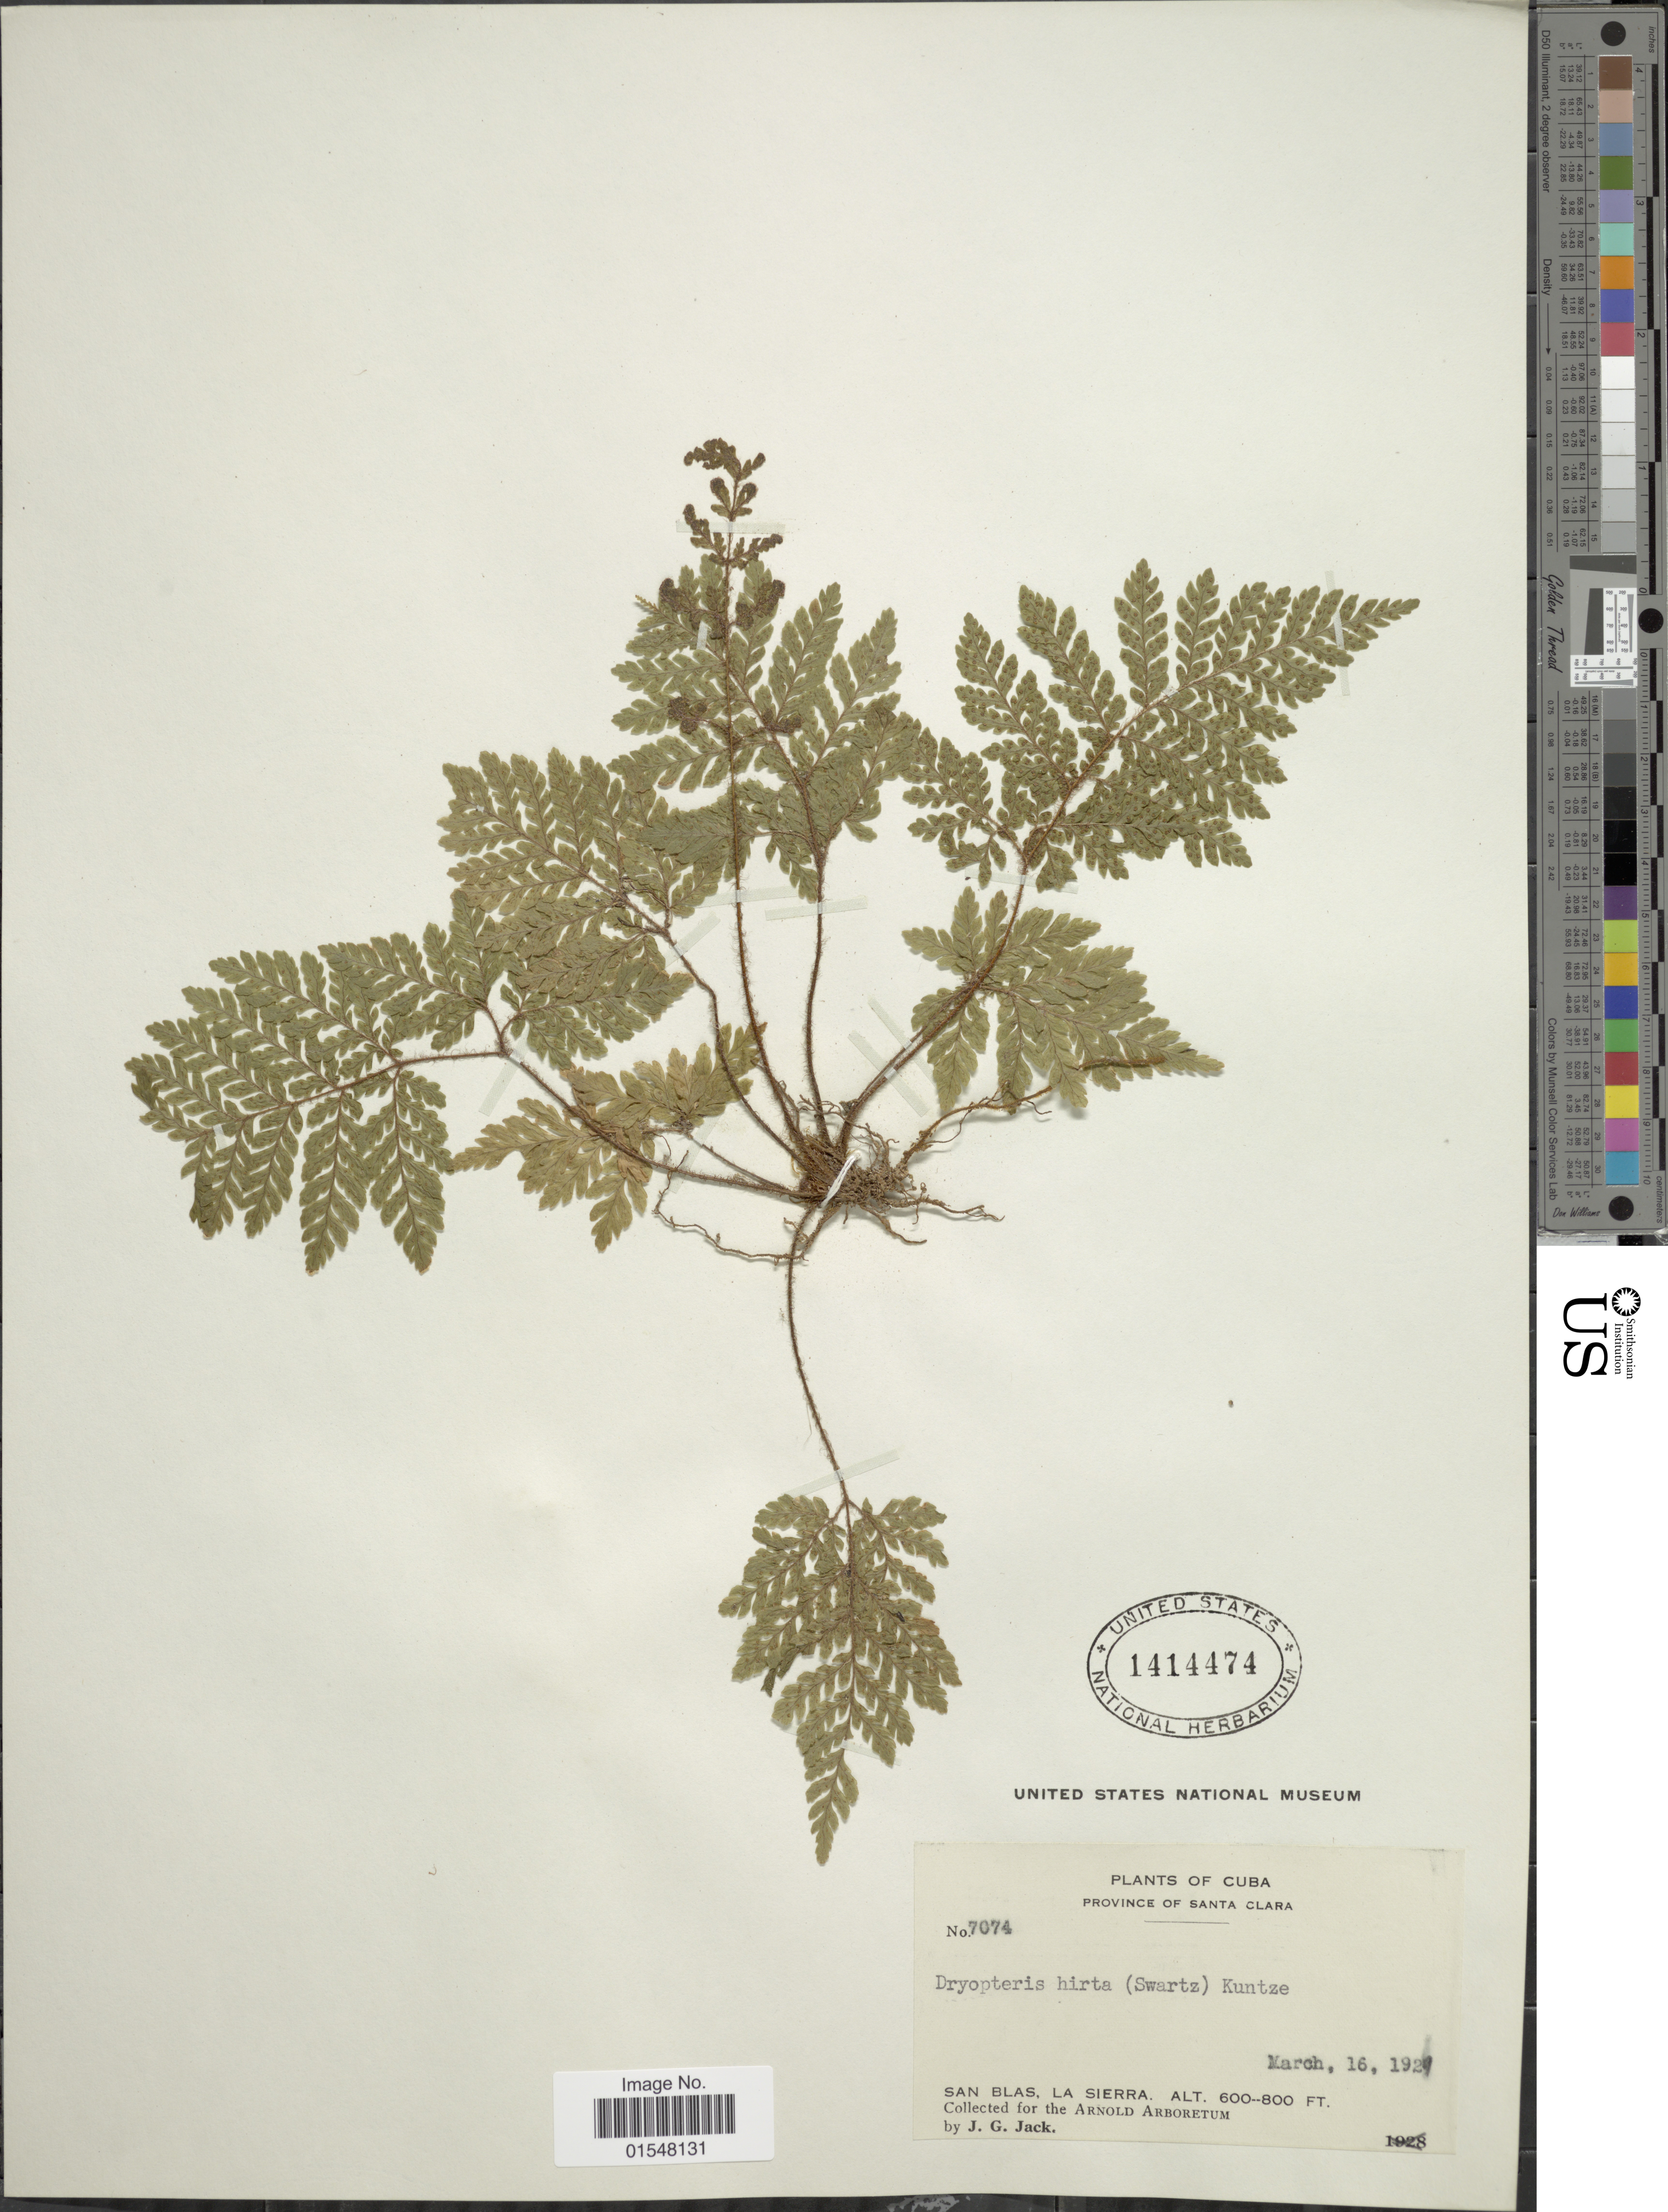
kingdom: Plantae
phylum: Tracheophyta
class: Polypodiopsida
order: Polypodiales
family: Dryopteridaceae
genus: Ctenitis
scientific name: Ctenitis hirta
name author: (Sw.) Ching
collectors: J. G. Jack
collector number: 7074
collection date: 1929-03-16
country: Cuba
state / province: Las Villas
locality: Province of Santa Clara, San Blas, La Sierra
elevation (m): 183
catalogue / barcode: US 1414474